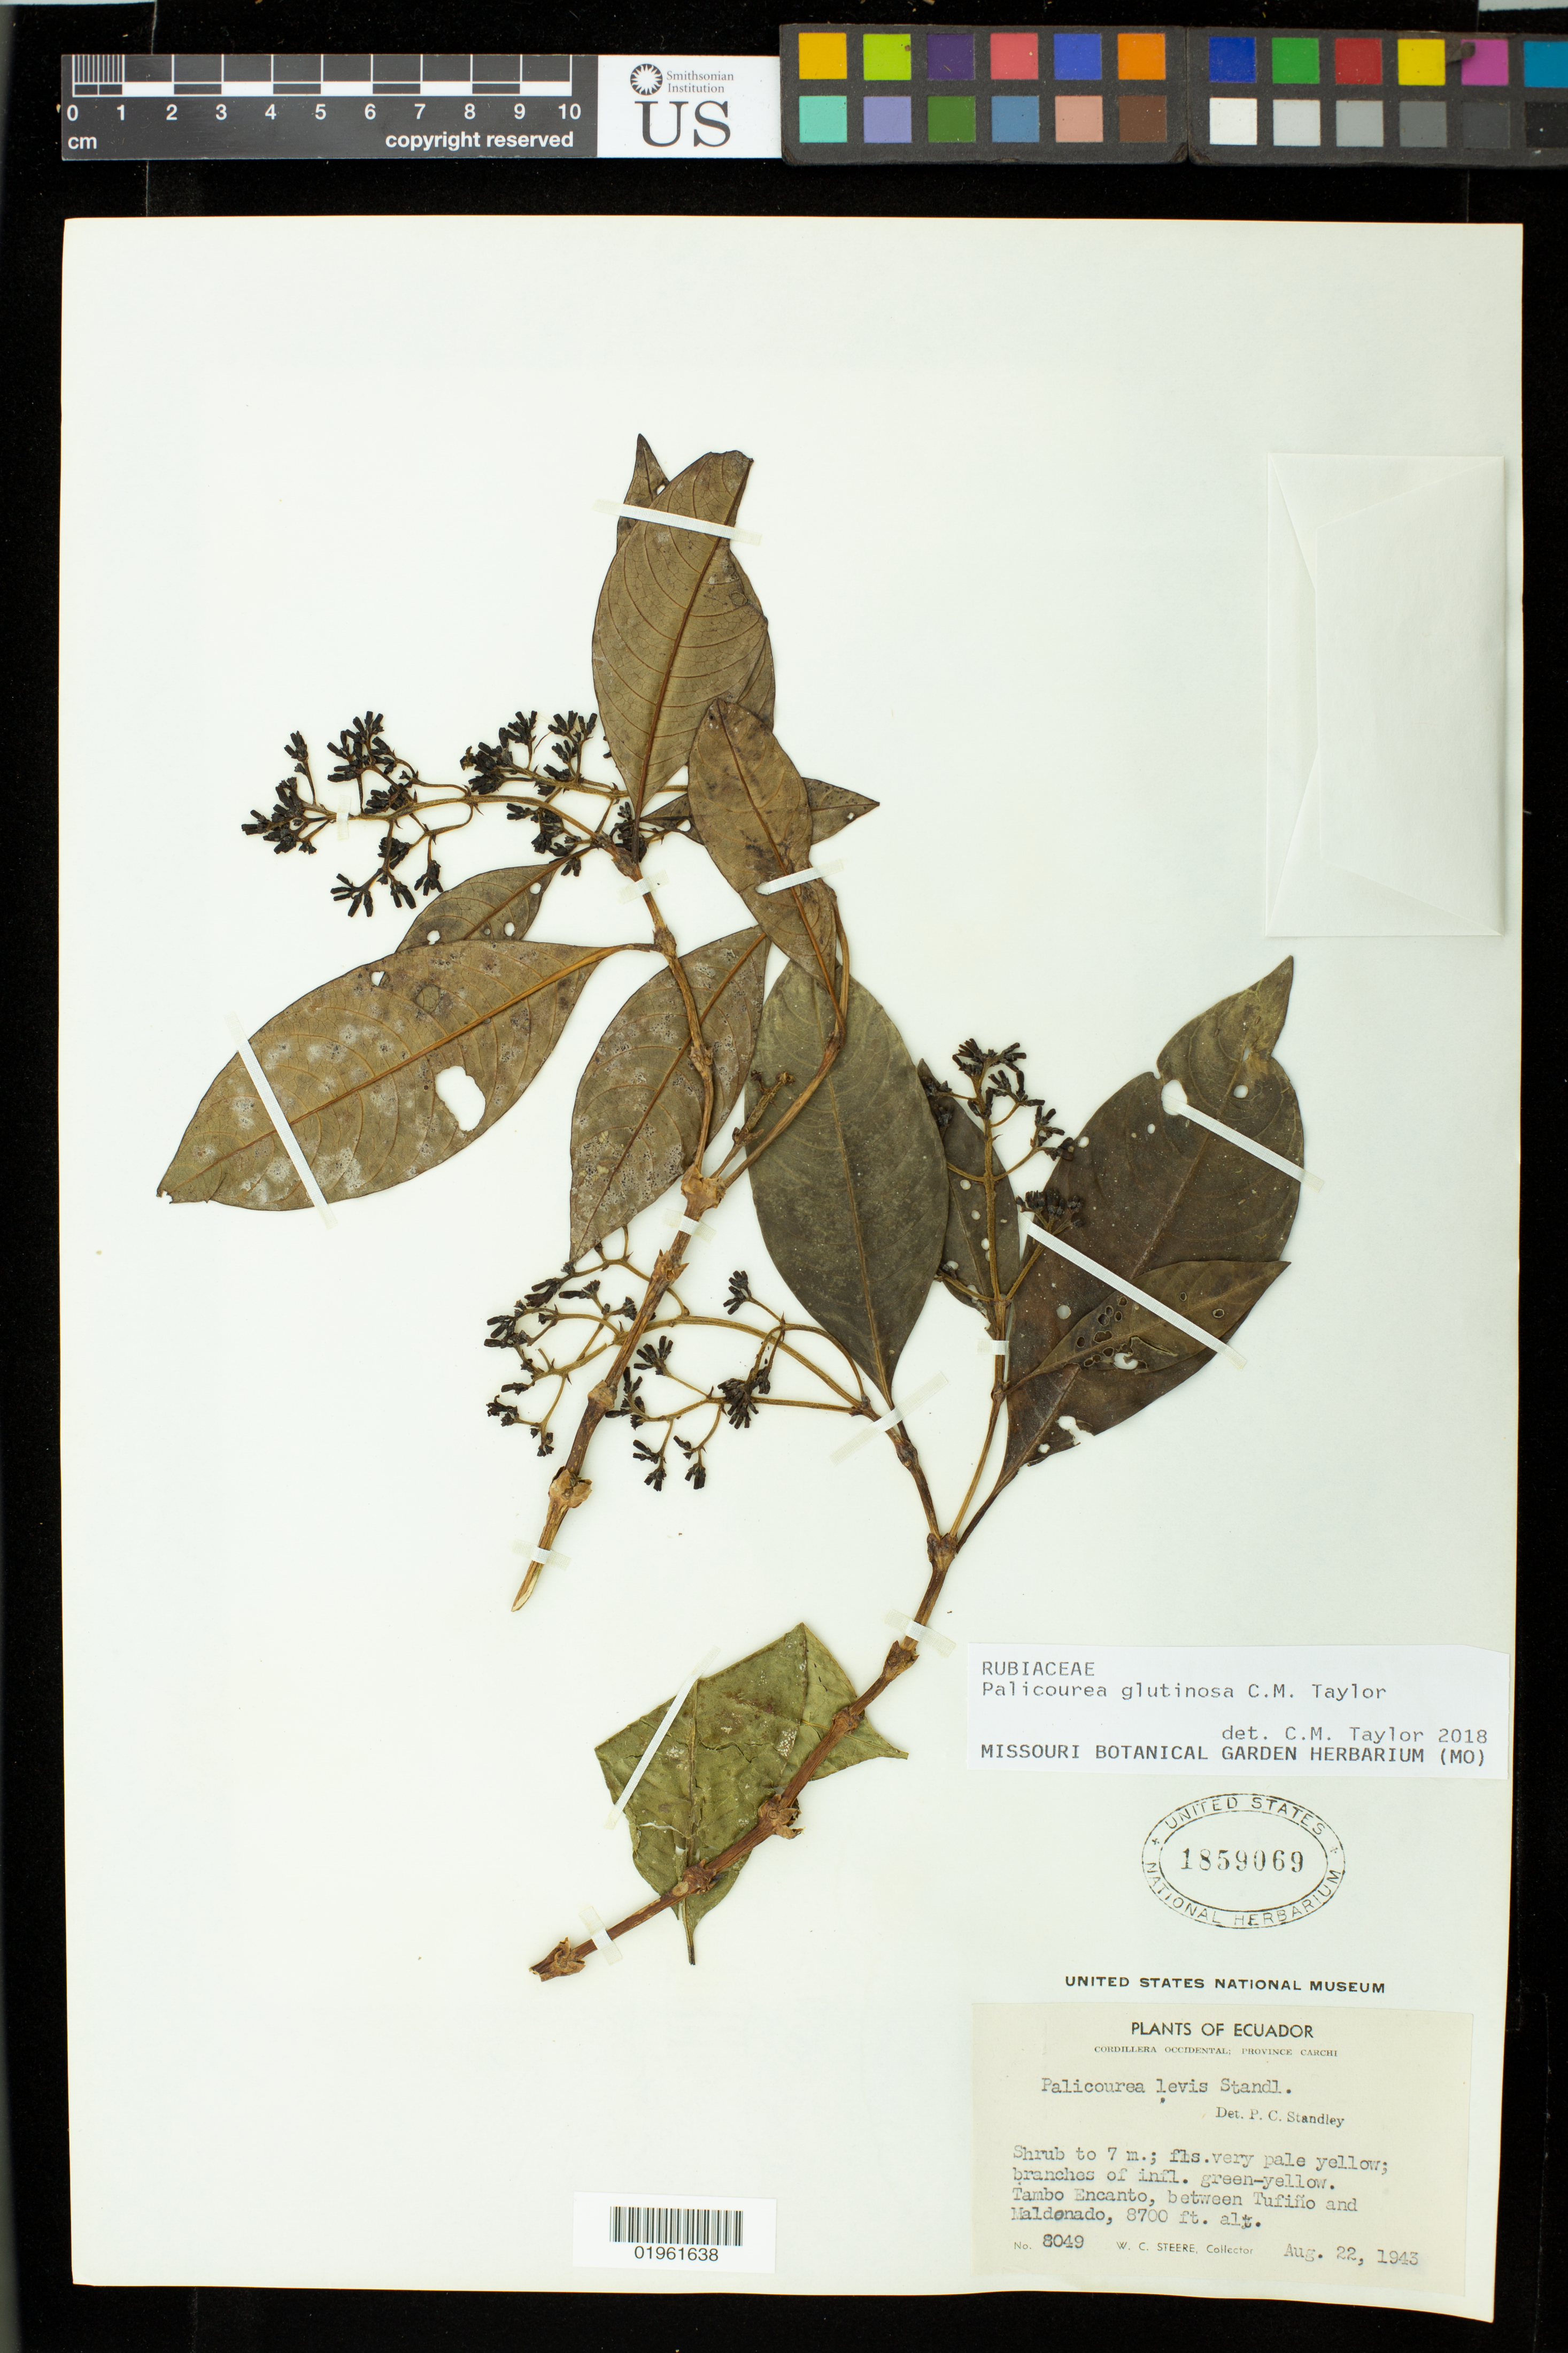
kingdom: Plantae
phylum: Tracheophyta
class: Magnoliopsida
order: Gentianales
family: Rubiaceae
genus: Palicourea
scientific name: Palicourea glutinosa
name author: C.M. Taylor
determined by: Taylor, Charlotte M.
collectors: W. C. Steere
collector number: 8049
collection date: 1943-08-22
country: Ecuador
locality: Tambo Ecanto, beteen Tufino and Maldonado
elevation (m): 2652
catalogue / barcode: US 1859069